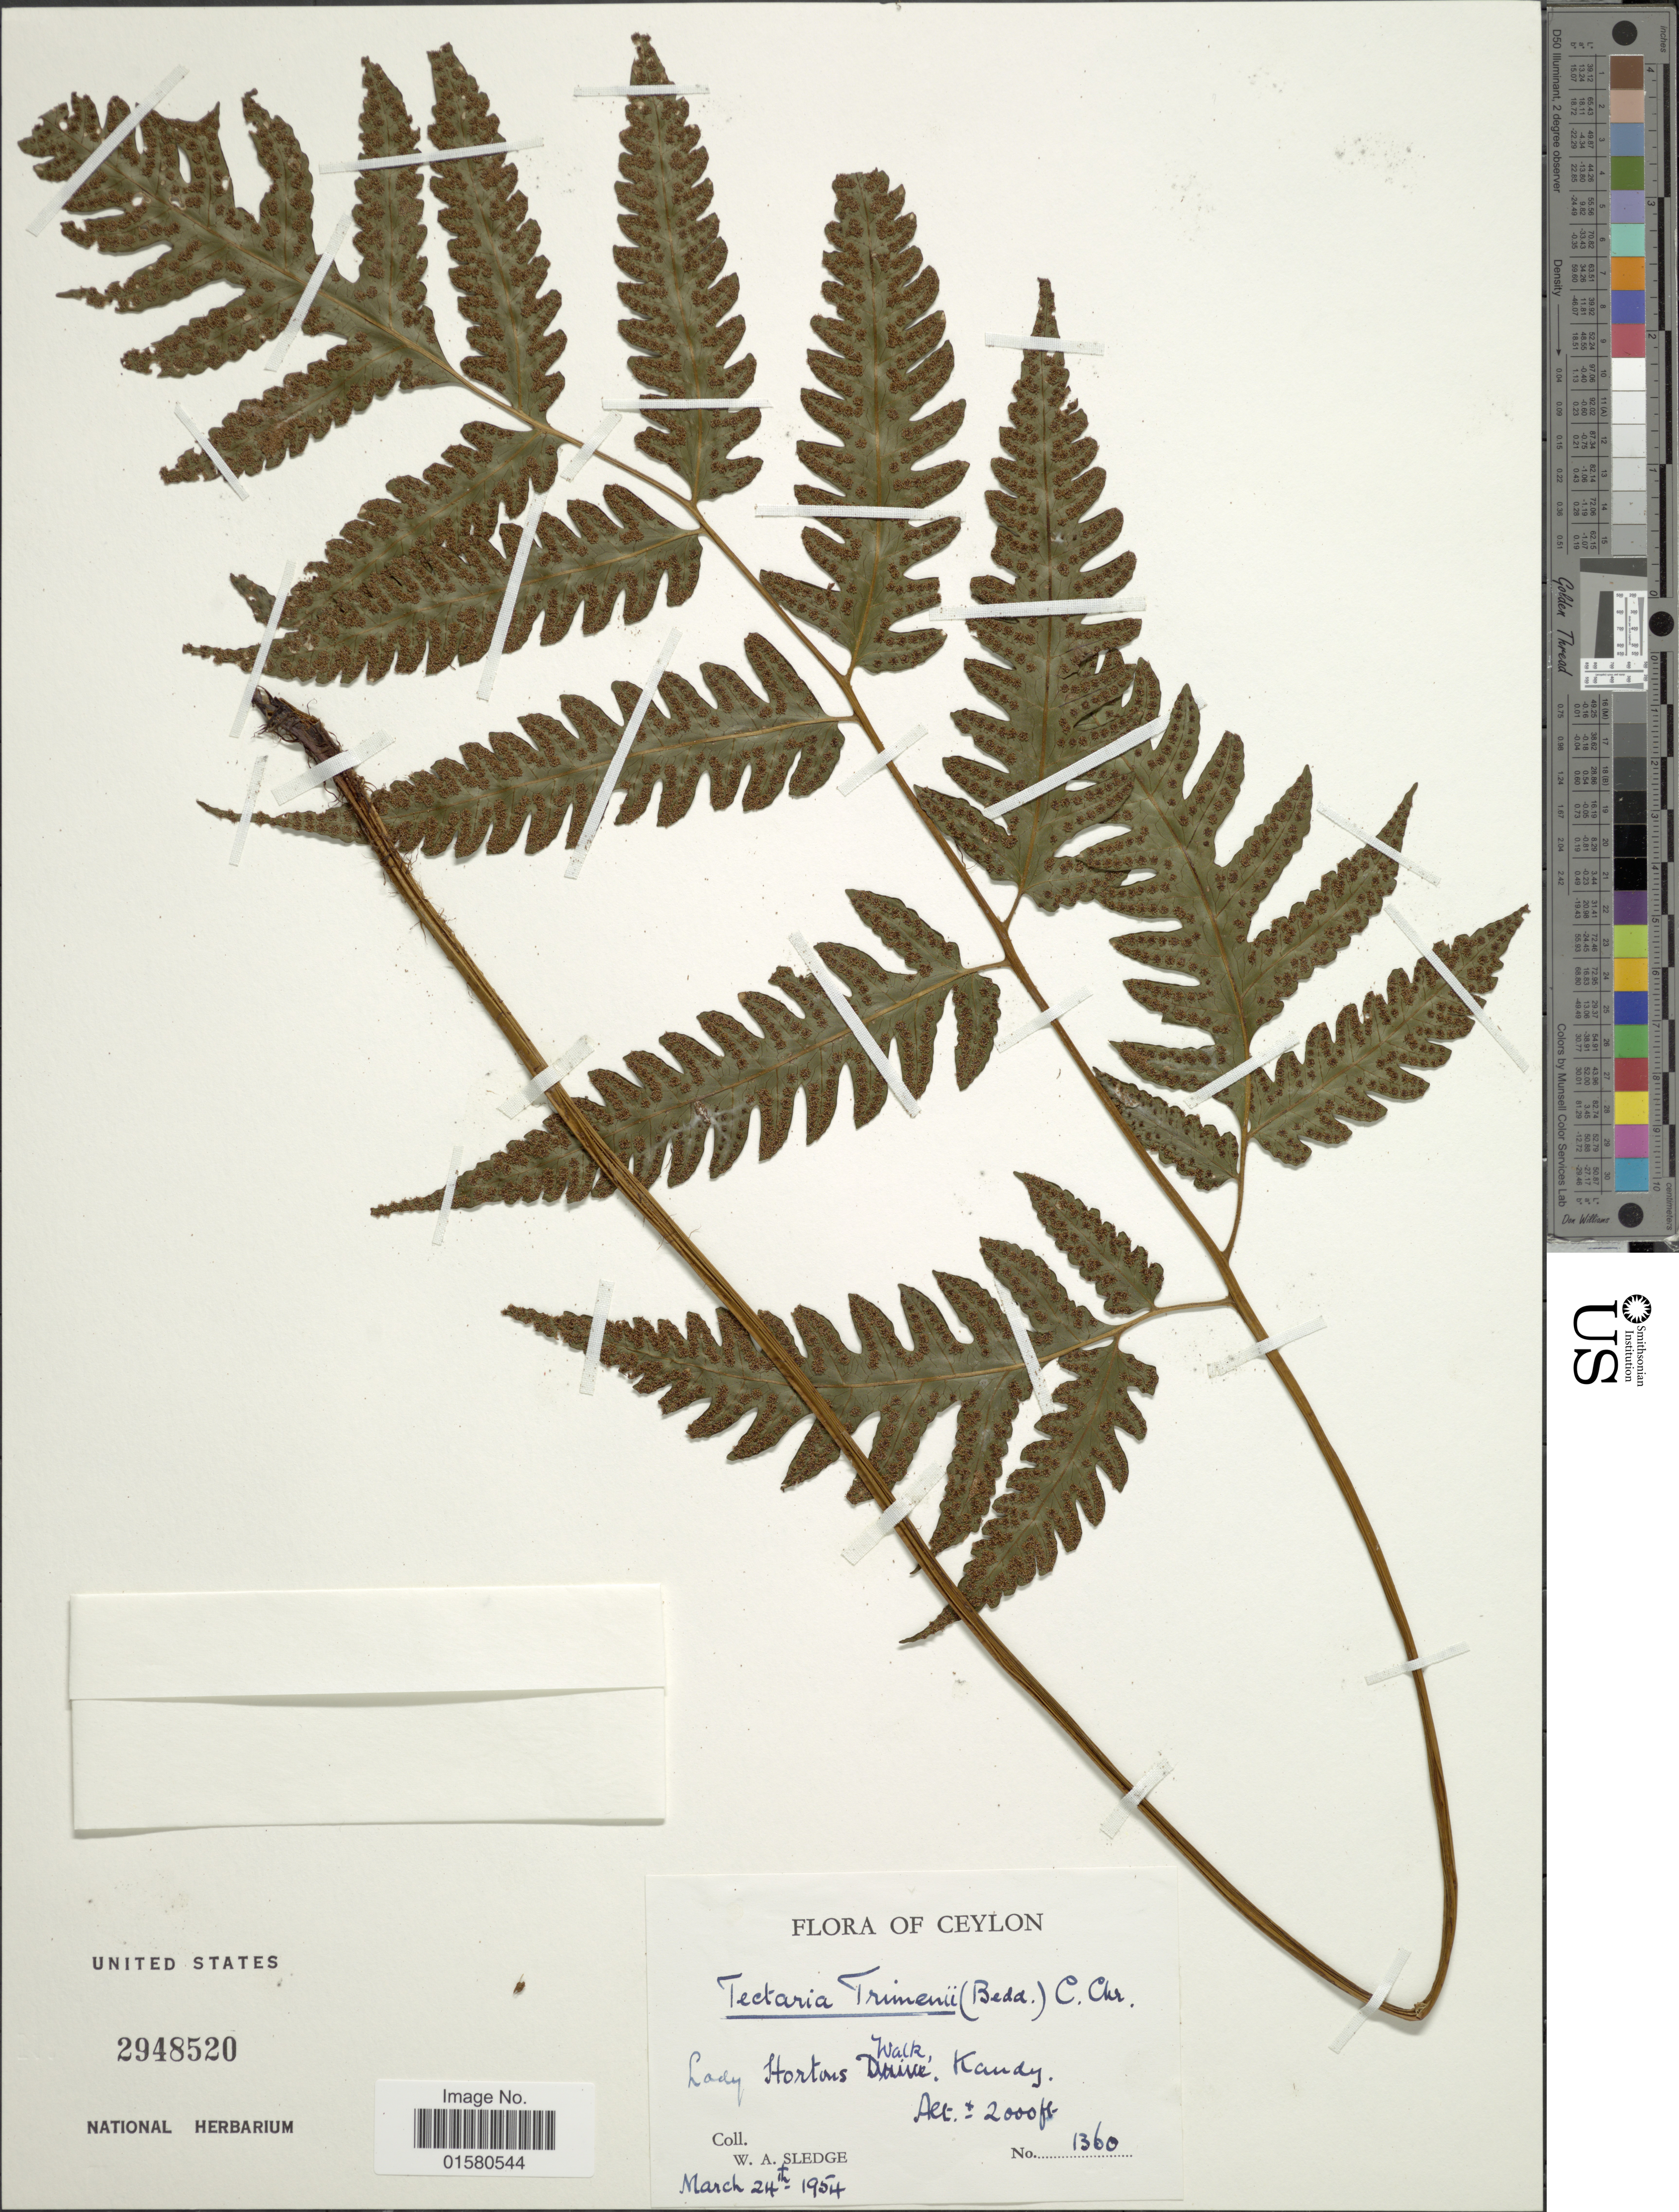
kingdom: Plantae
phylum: Tracheophyta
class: Polypodiopsida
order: Polypodiales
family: Tectariaceae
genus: Tectaria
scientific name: Tectaria trimenii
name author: (Bedd.) C. Chr.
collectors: W. A. Sledge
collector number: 1360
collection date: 1954-03-24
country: Sri Lanka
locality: Lady Ceylon Hortus Walk, Kandy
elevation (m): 610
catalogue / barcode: US 2948520